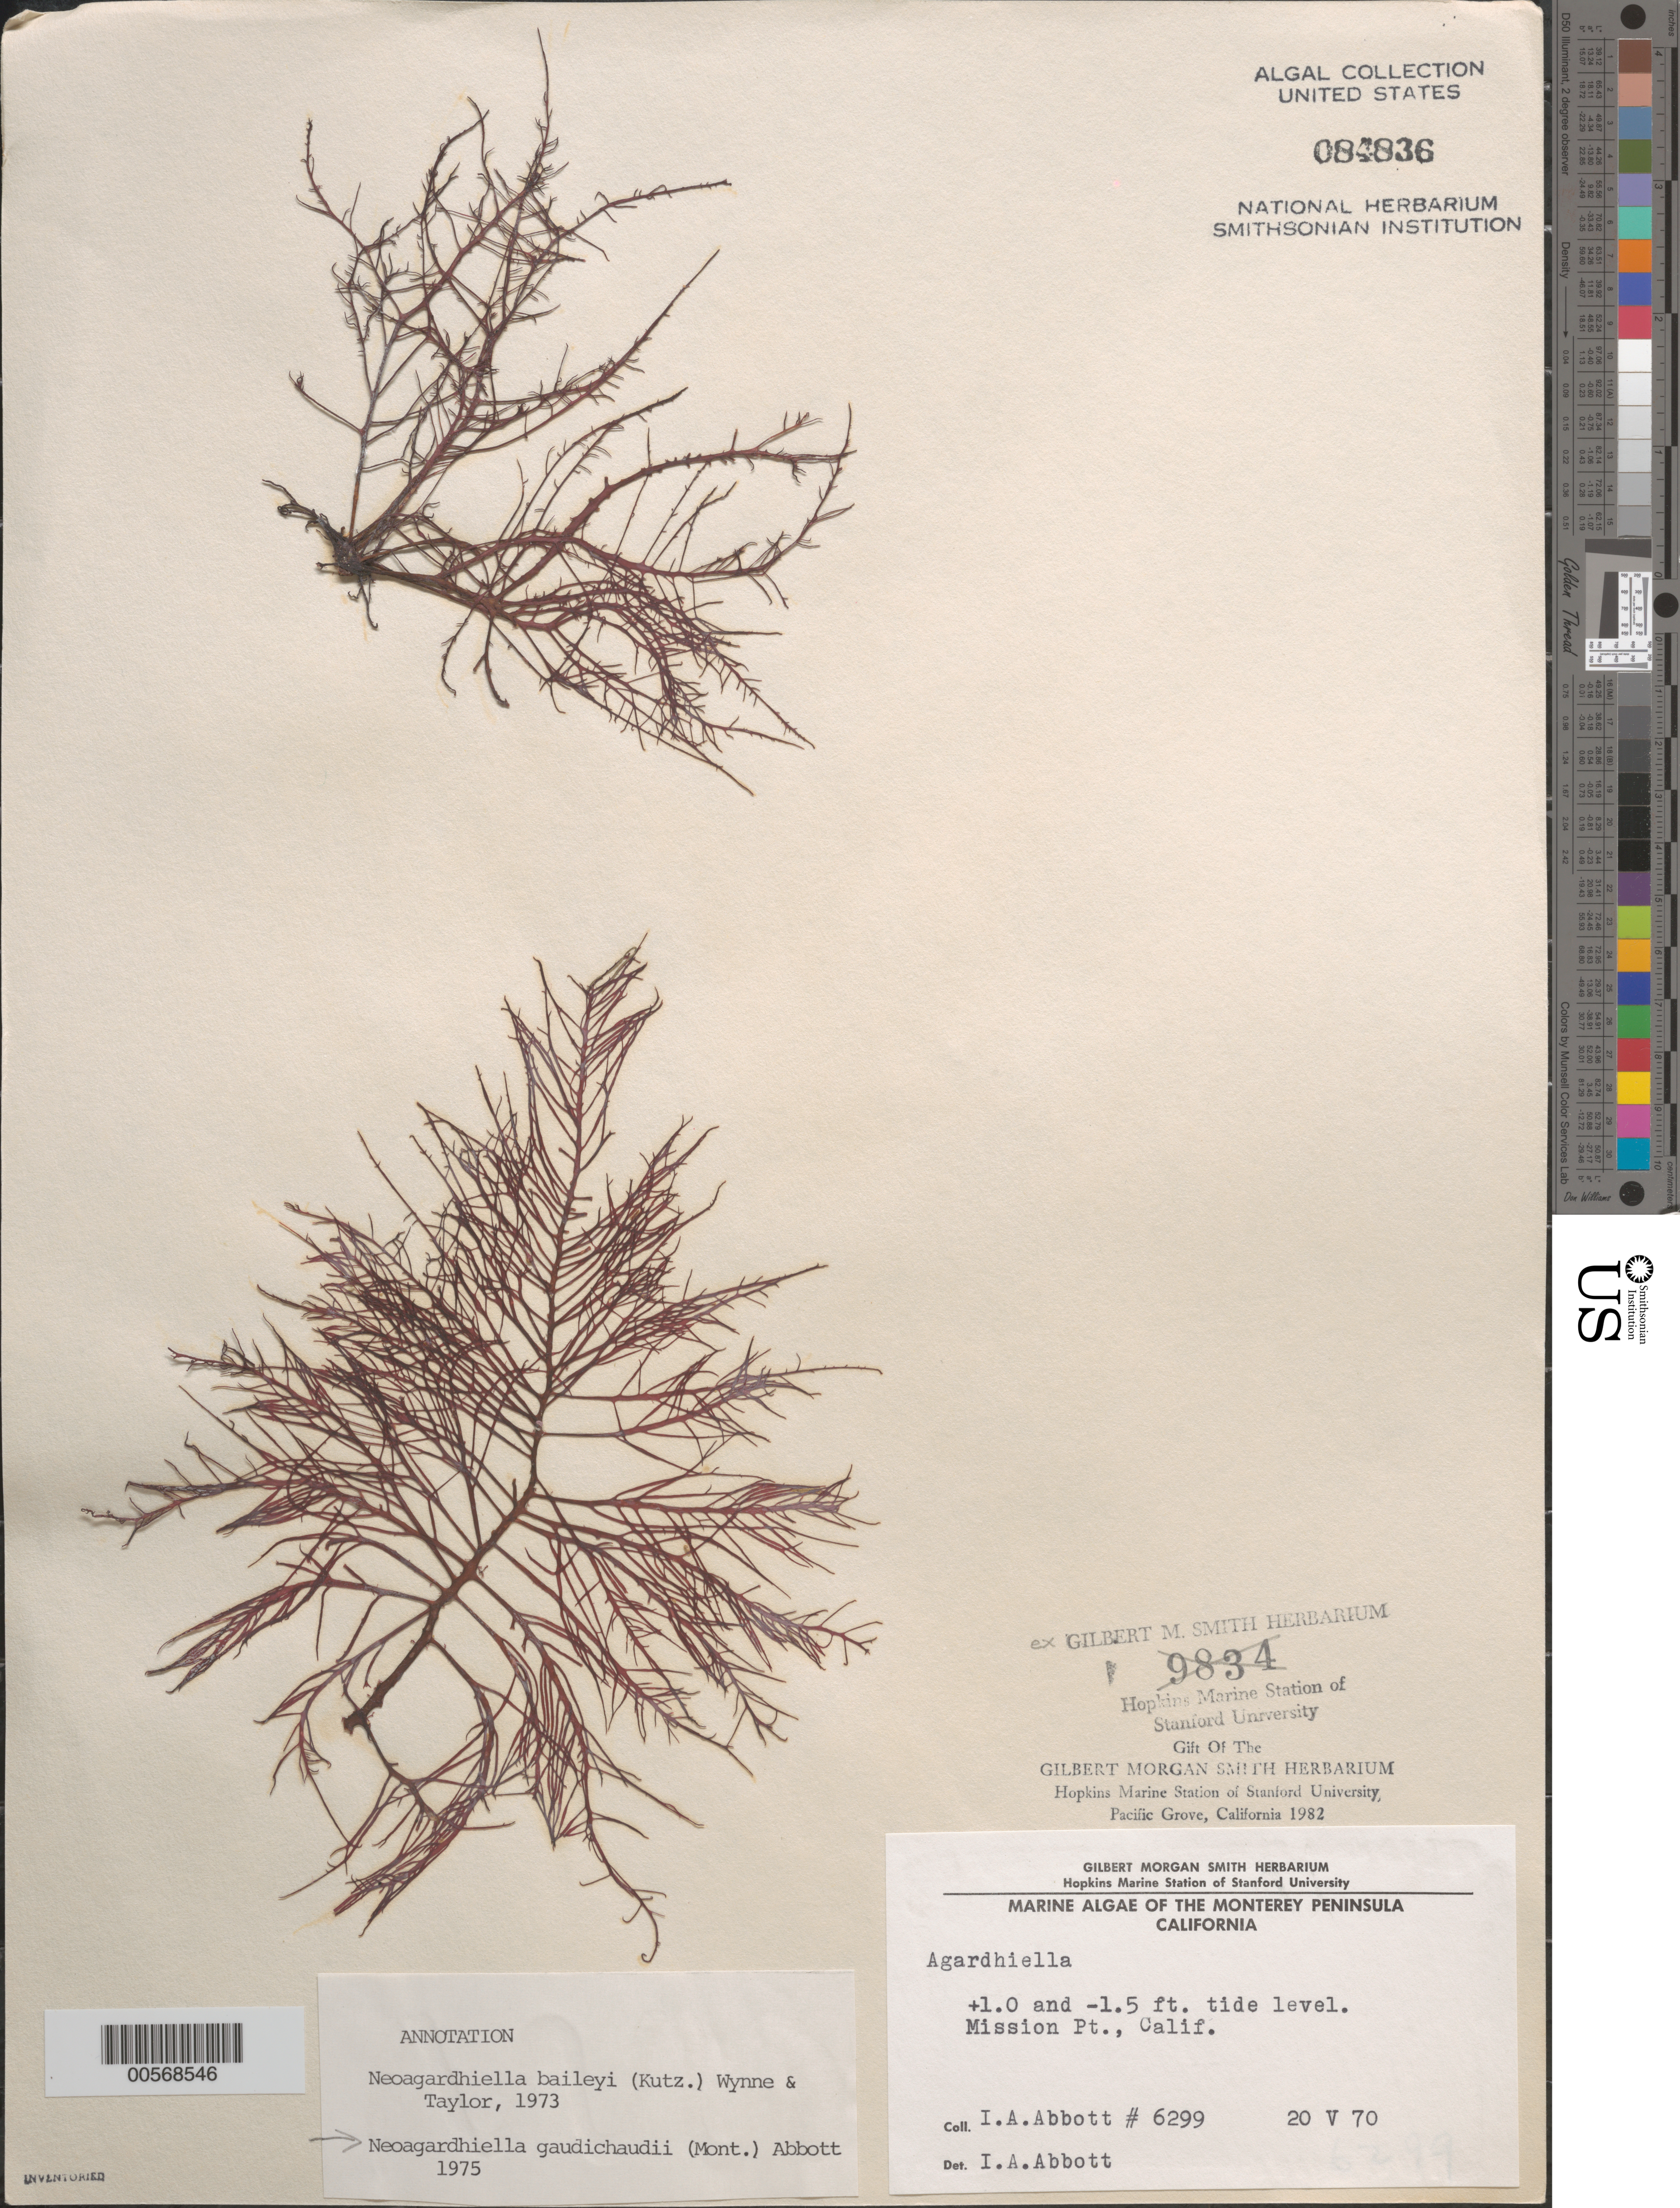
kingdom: Plantae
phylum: Rhodophyta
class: Florideophyceae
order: Gigartinales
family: Solieriaceae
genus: Sarcodiotheca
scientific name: Sarcodiotheca gaudichaudii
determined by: Algae name updating Project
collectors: I. A. Abbott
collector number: IAA 6299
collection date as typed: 20 May 1970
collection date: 1970-05-20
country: United States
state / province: California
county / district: Monterey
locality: Mission Point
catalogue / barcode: US 84836